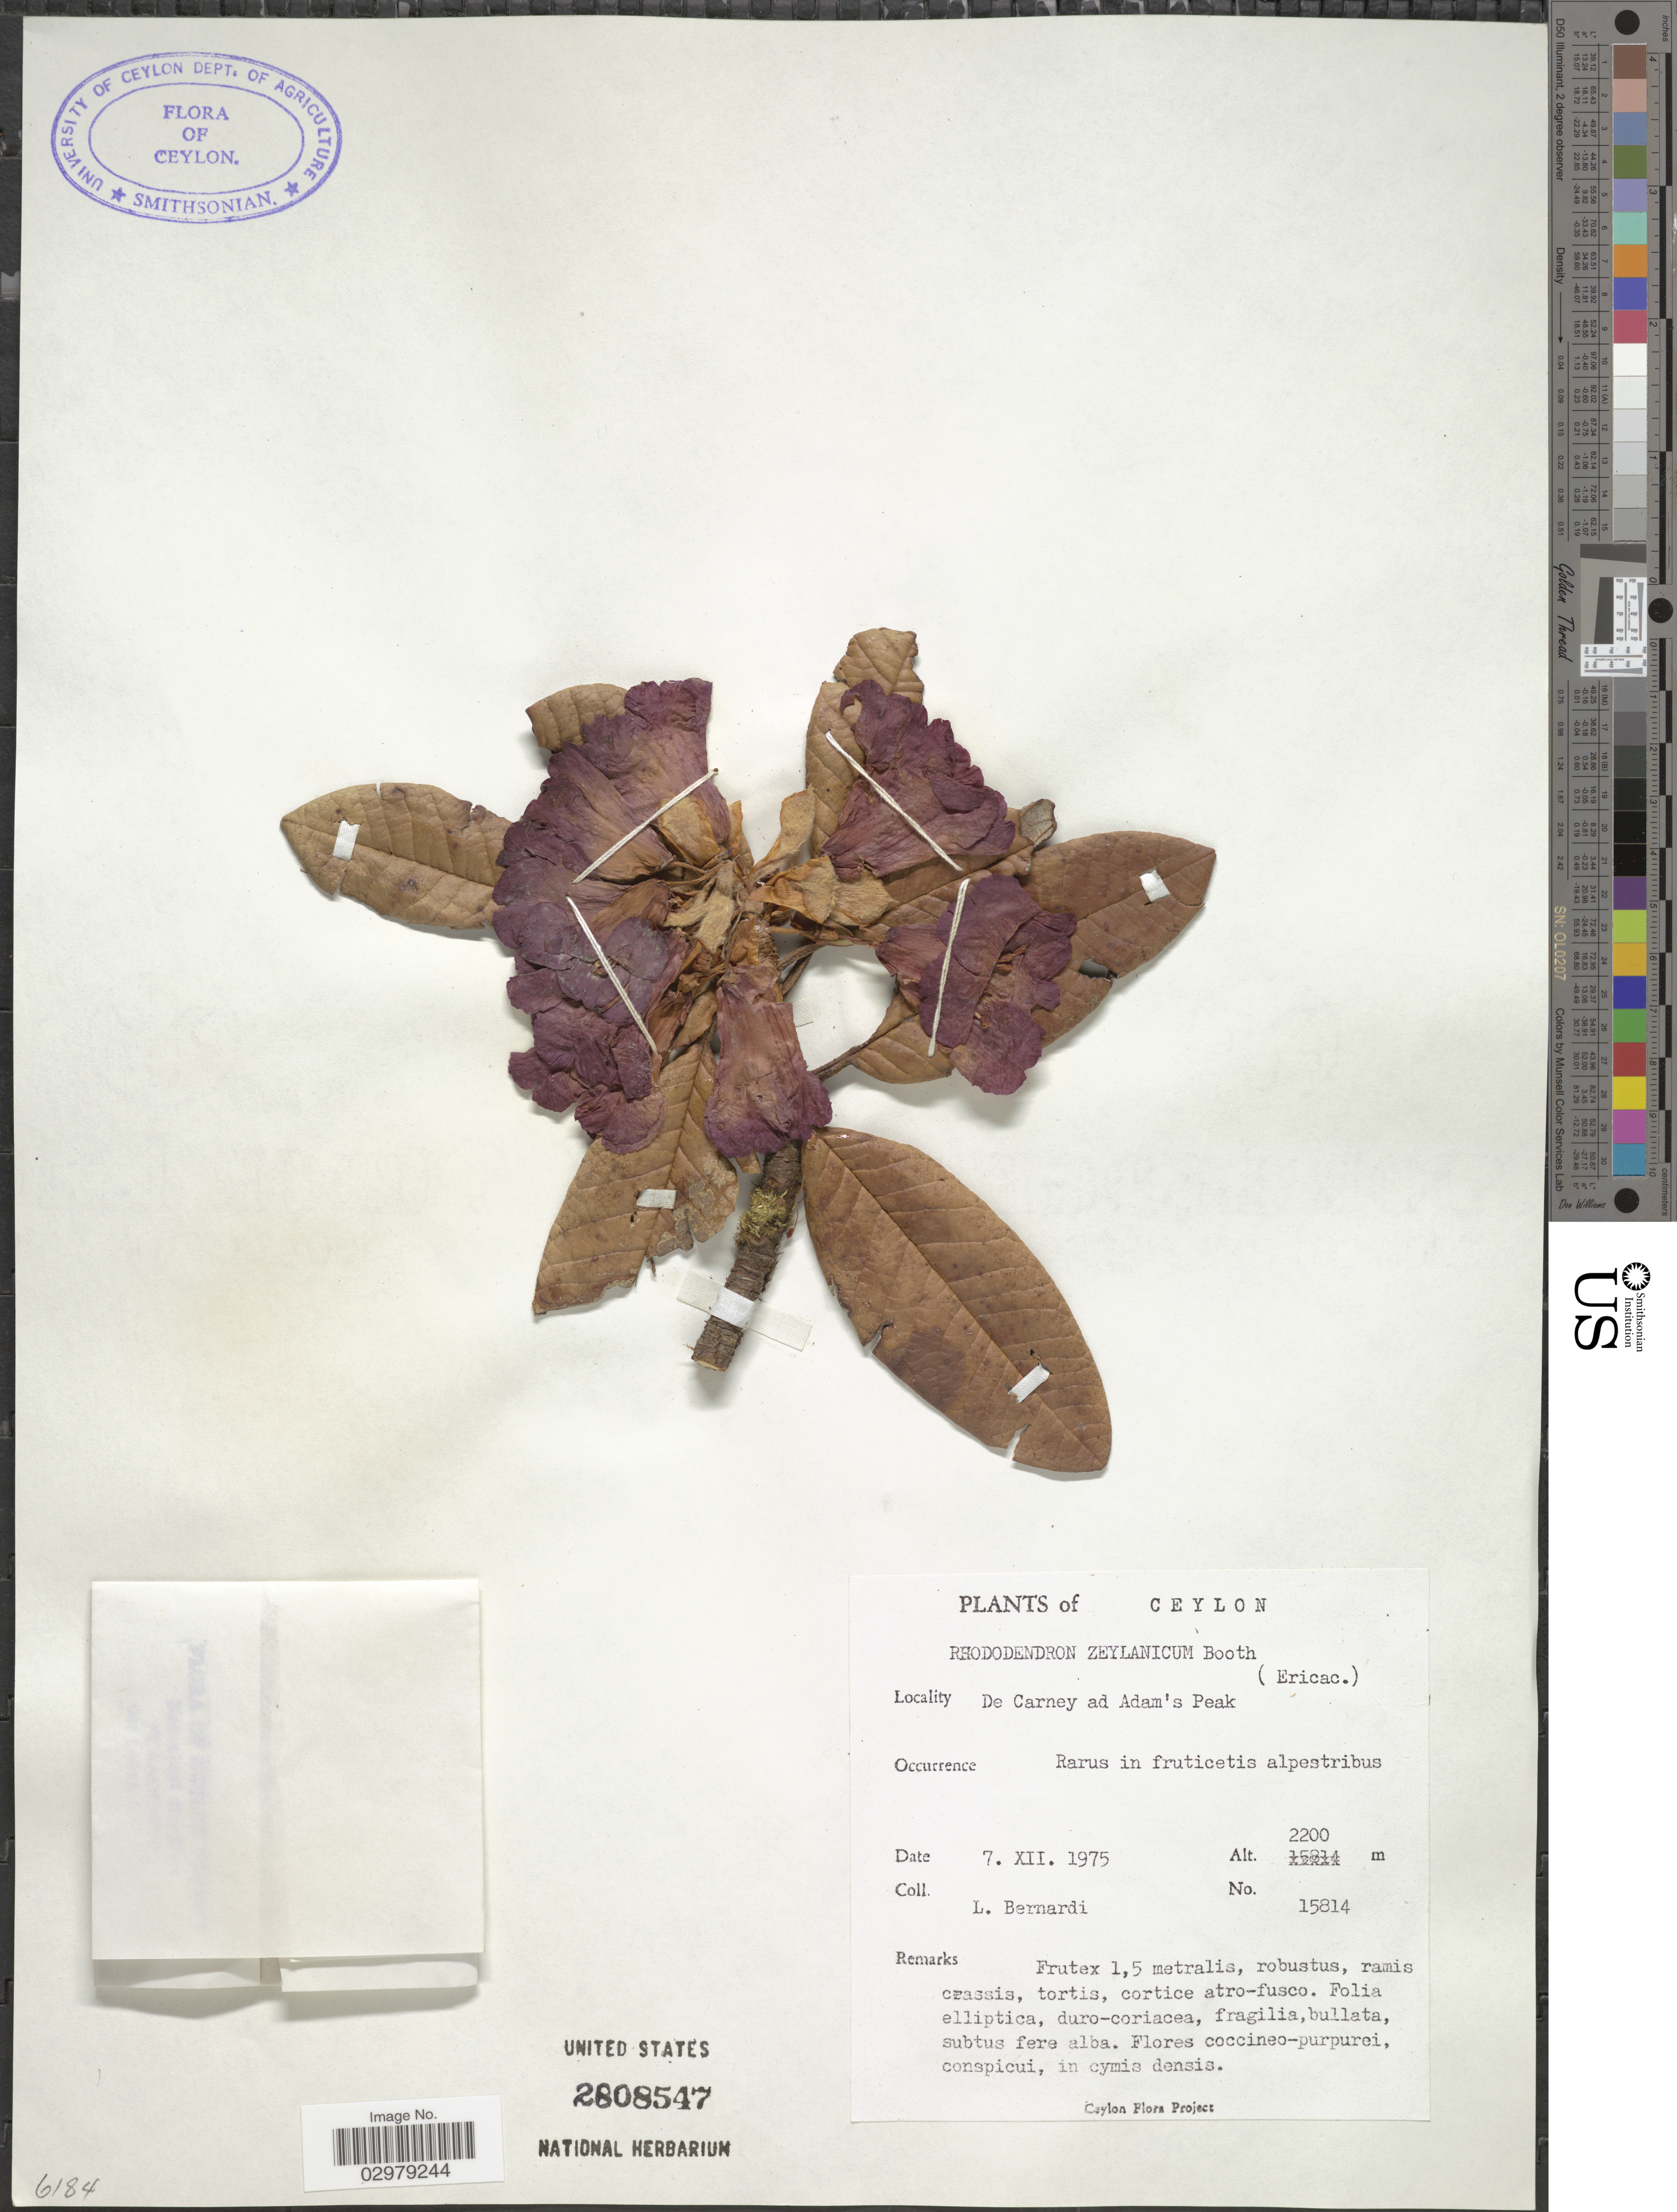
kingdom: Plantae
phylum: Tracheophyta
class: Magnoliopsida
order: Ericales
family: Ericaceae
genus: Rhododendron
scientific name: Rhododendron zeylanicum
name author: Booth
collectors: L. Bernardi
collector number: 15814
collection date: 1975-12-07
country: Sri Lanka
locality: Ceylon. De Carney ad Adam's Peak.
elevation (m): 2200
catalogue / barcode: US 2808547